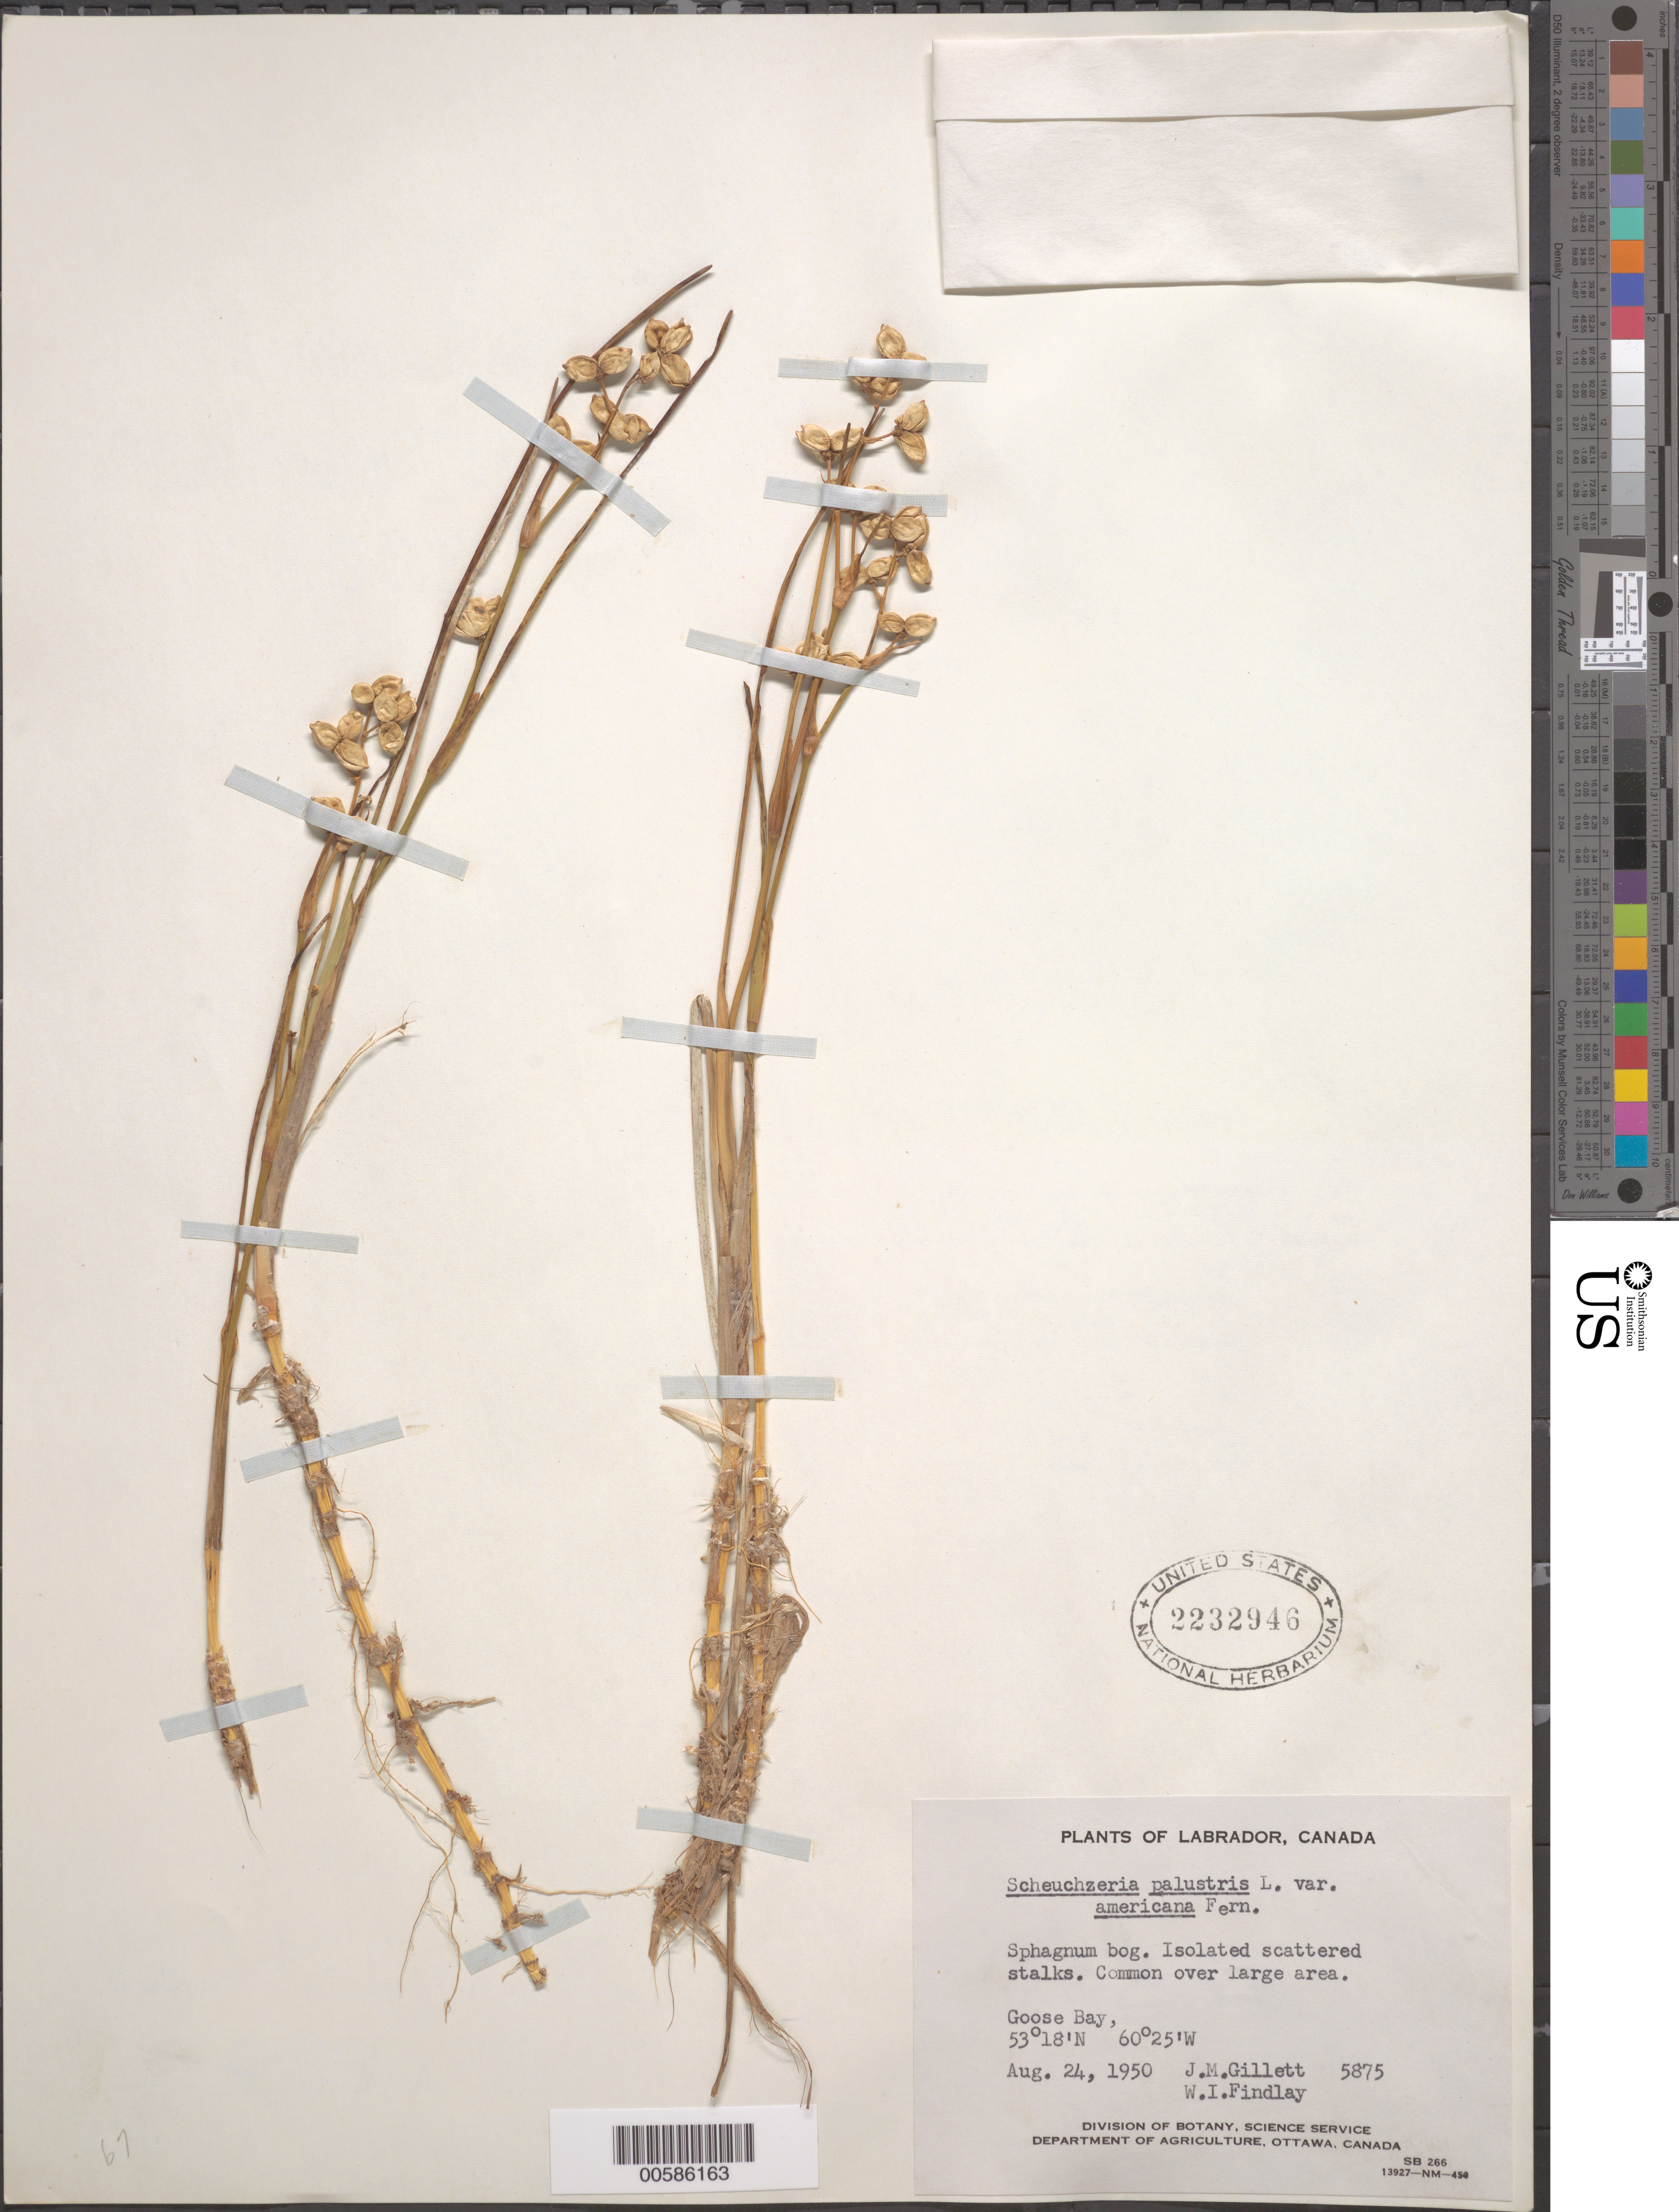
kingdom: Plantae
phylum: Tracheophyta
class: Liliopsida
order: Alismatales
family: Scheuchzeriaceae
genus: Scheuchzeria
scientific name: Scheuchzeria palustris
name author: L.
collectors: J. Gillett & W. Findlay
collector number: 5875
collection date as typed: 24 Aug 1950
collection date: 1950-08-24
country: Canada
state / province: Newfoundland and Labrador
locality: Labrador, Goose Bay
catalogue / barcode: US 2232946